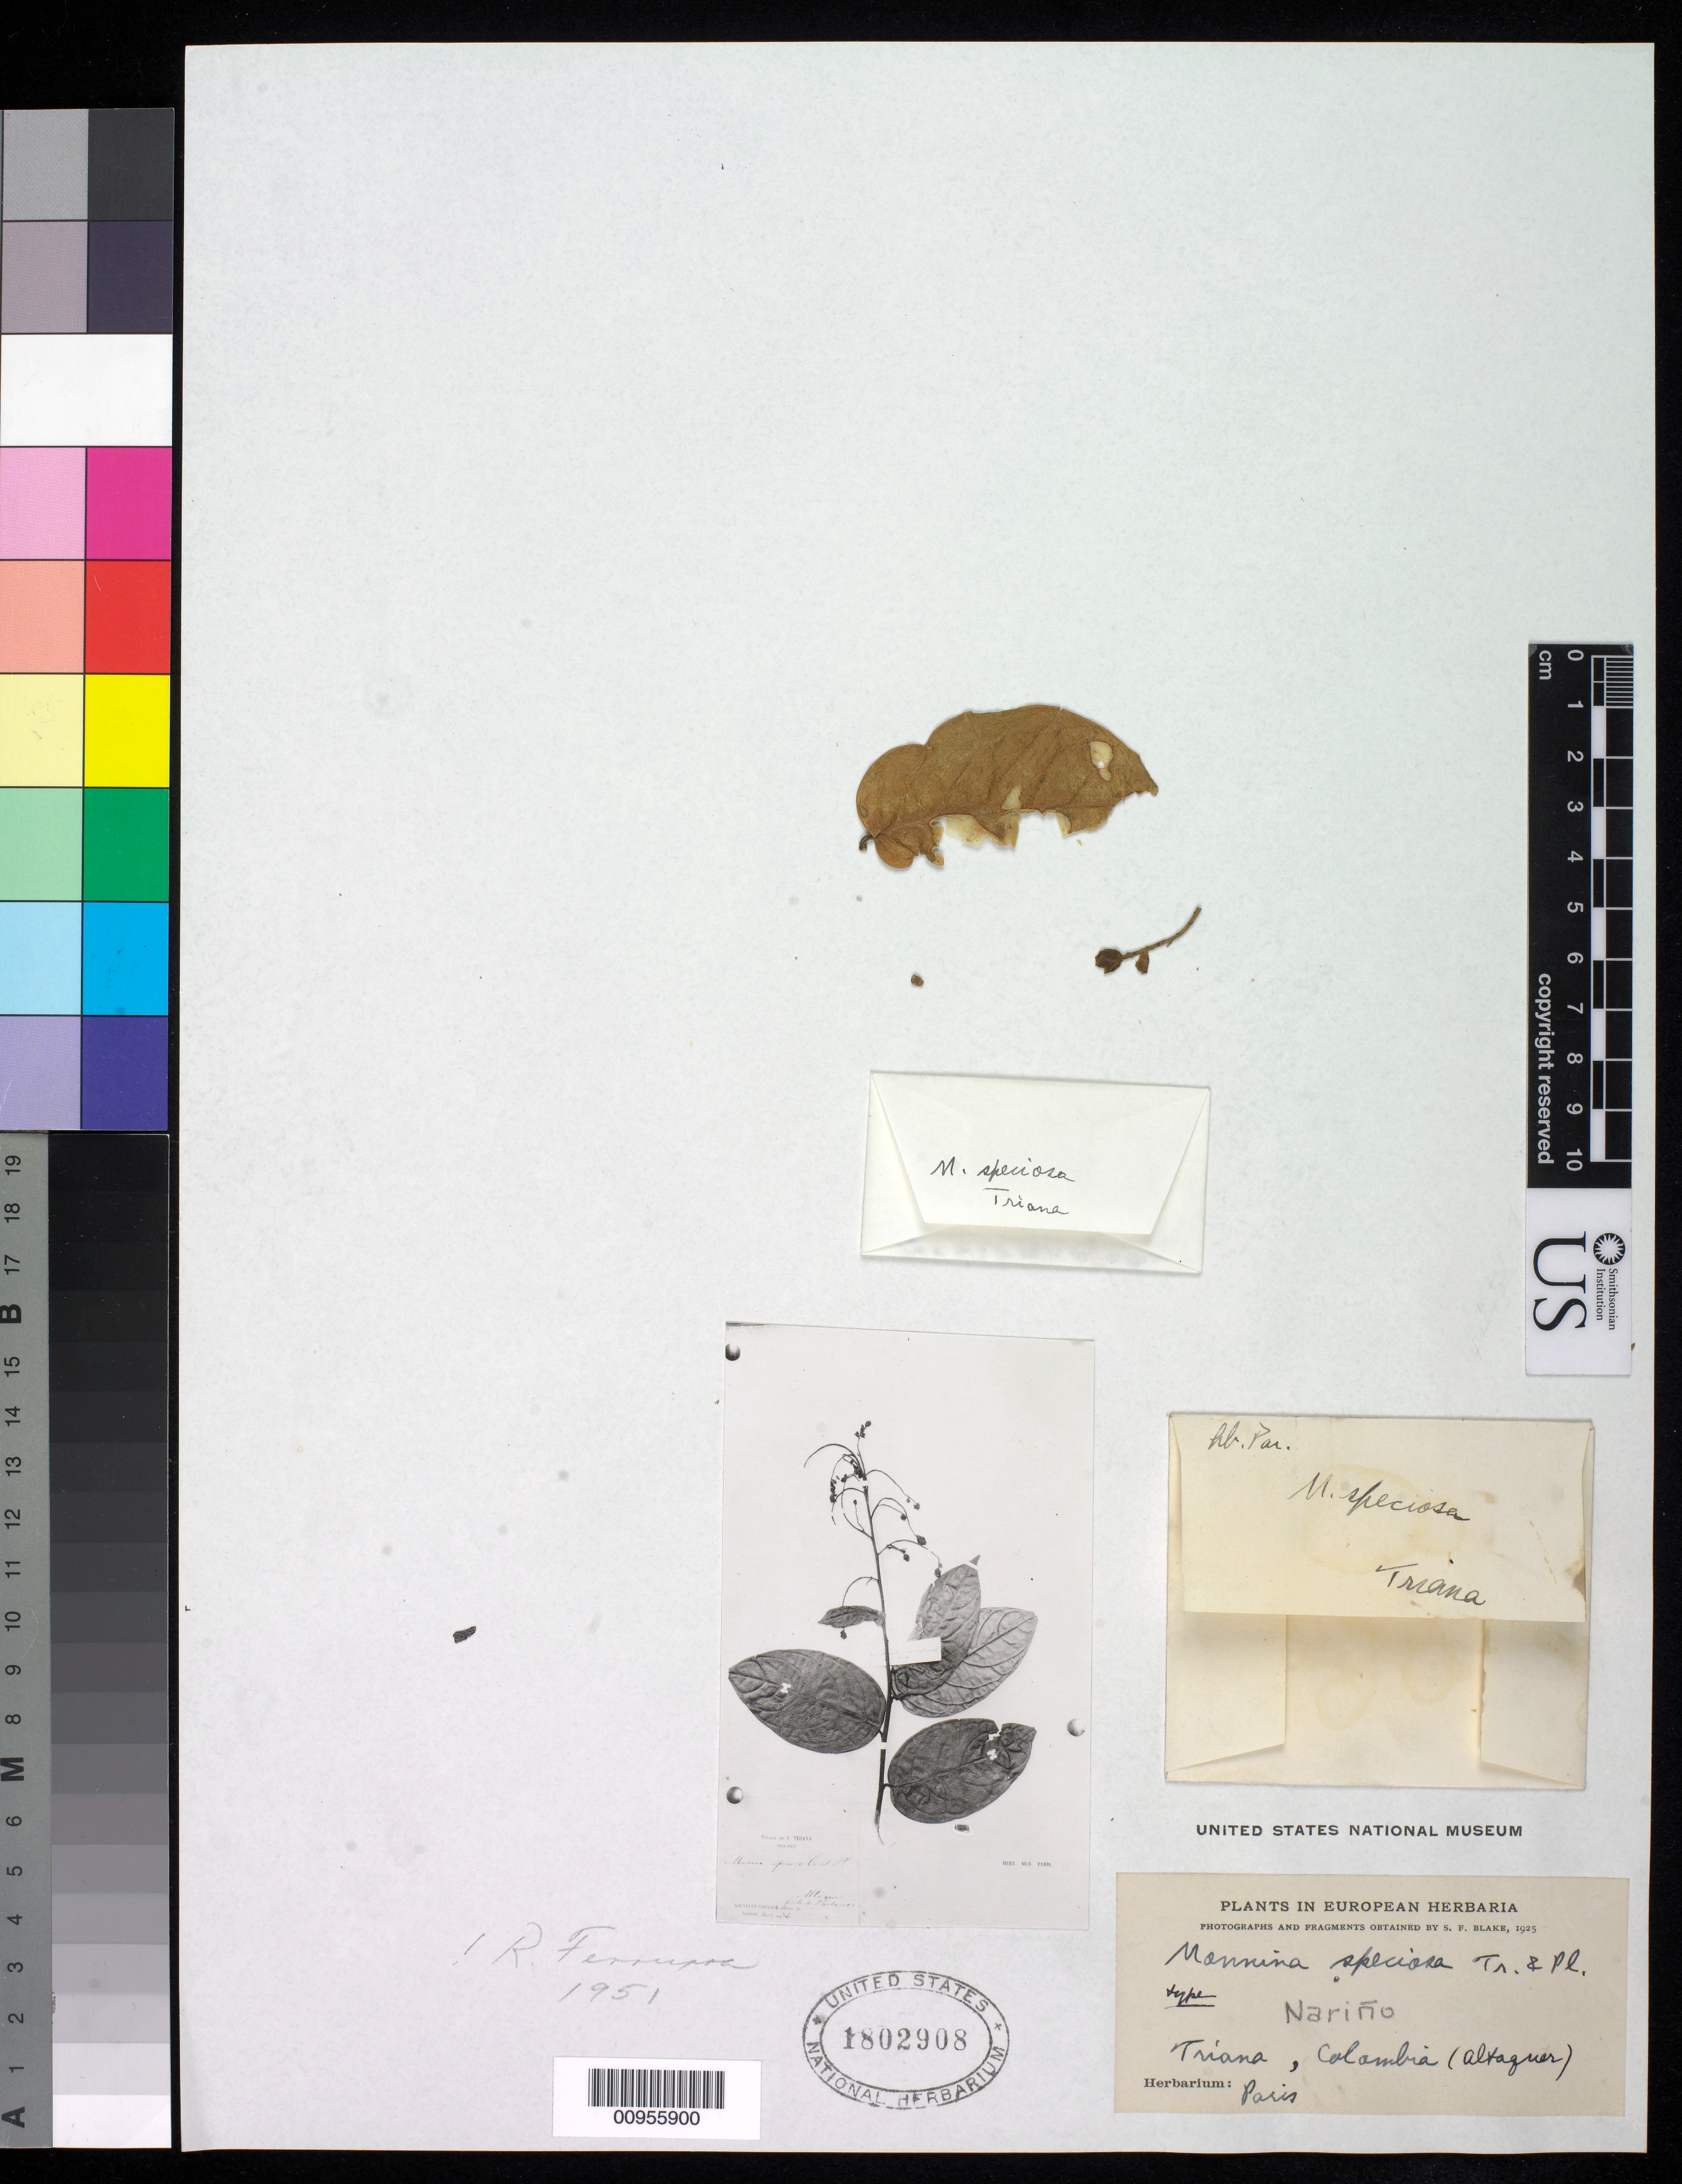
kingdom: Plantae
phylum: Tracheophyta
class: Magnoliopsida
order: Fabales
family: Polygalaceae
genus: Monnina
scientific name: Monnina speciosa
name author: Triana & Planch.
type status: Type Material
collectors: J. J. Triana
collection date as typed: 1851 to -- --- 1857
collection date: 1851/1857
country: Colombia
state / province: Nariño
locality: Altaguer.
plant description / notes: Fragmentary material of type specimen ex herb. Paris. Photographs and fragments obtained by S.F. Blake, 1925.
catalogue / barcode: US 1802908